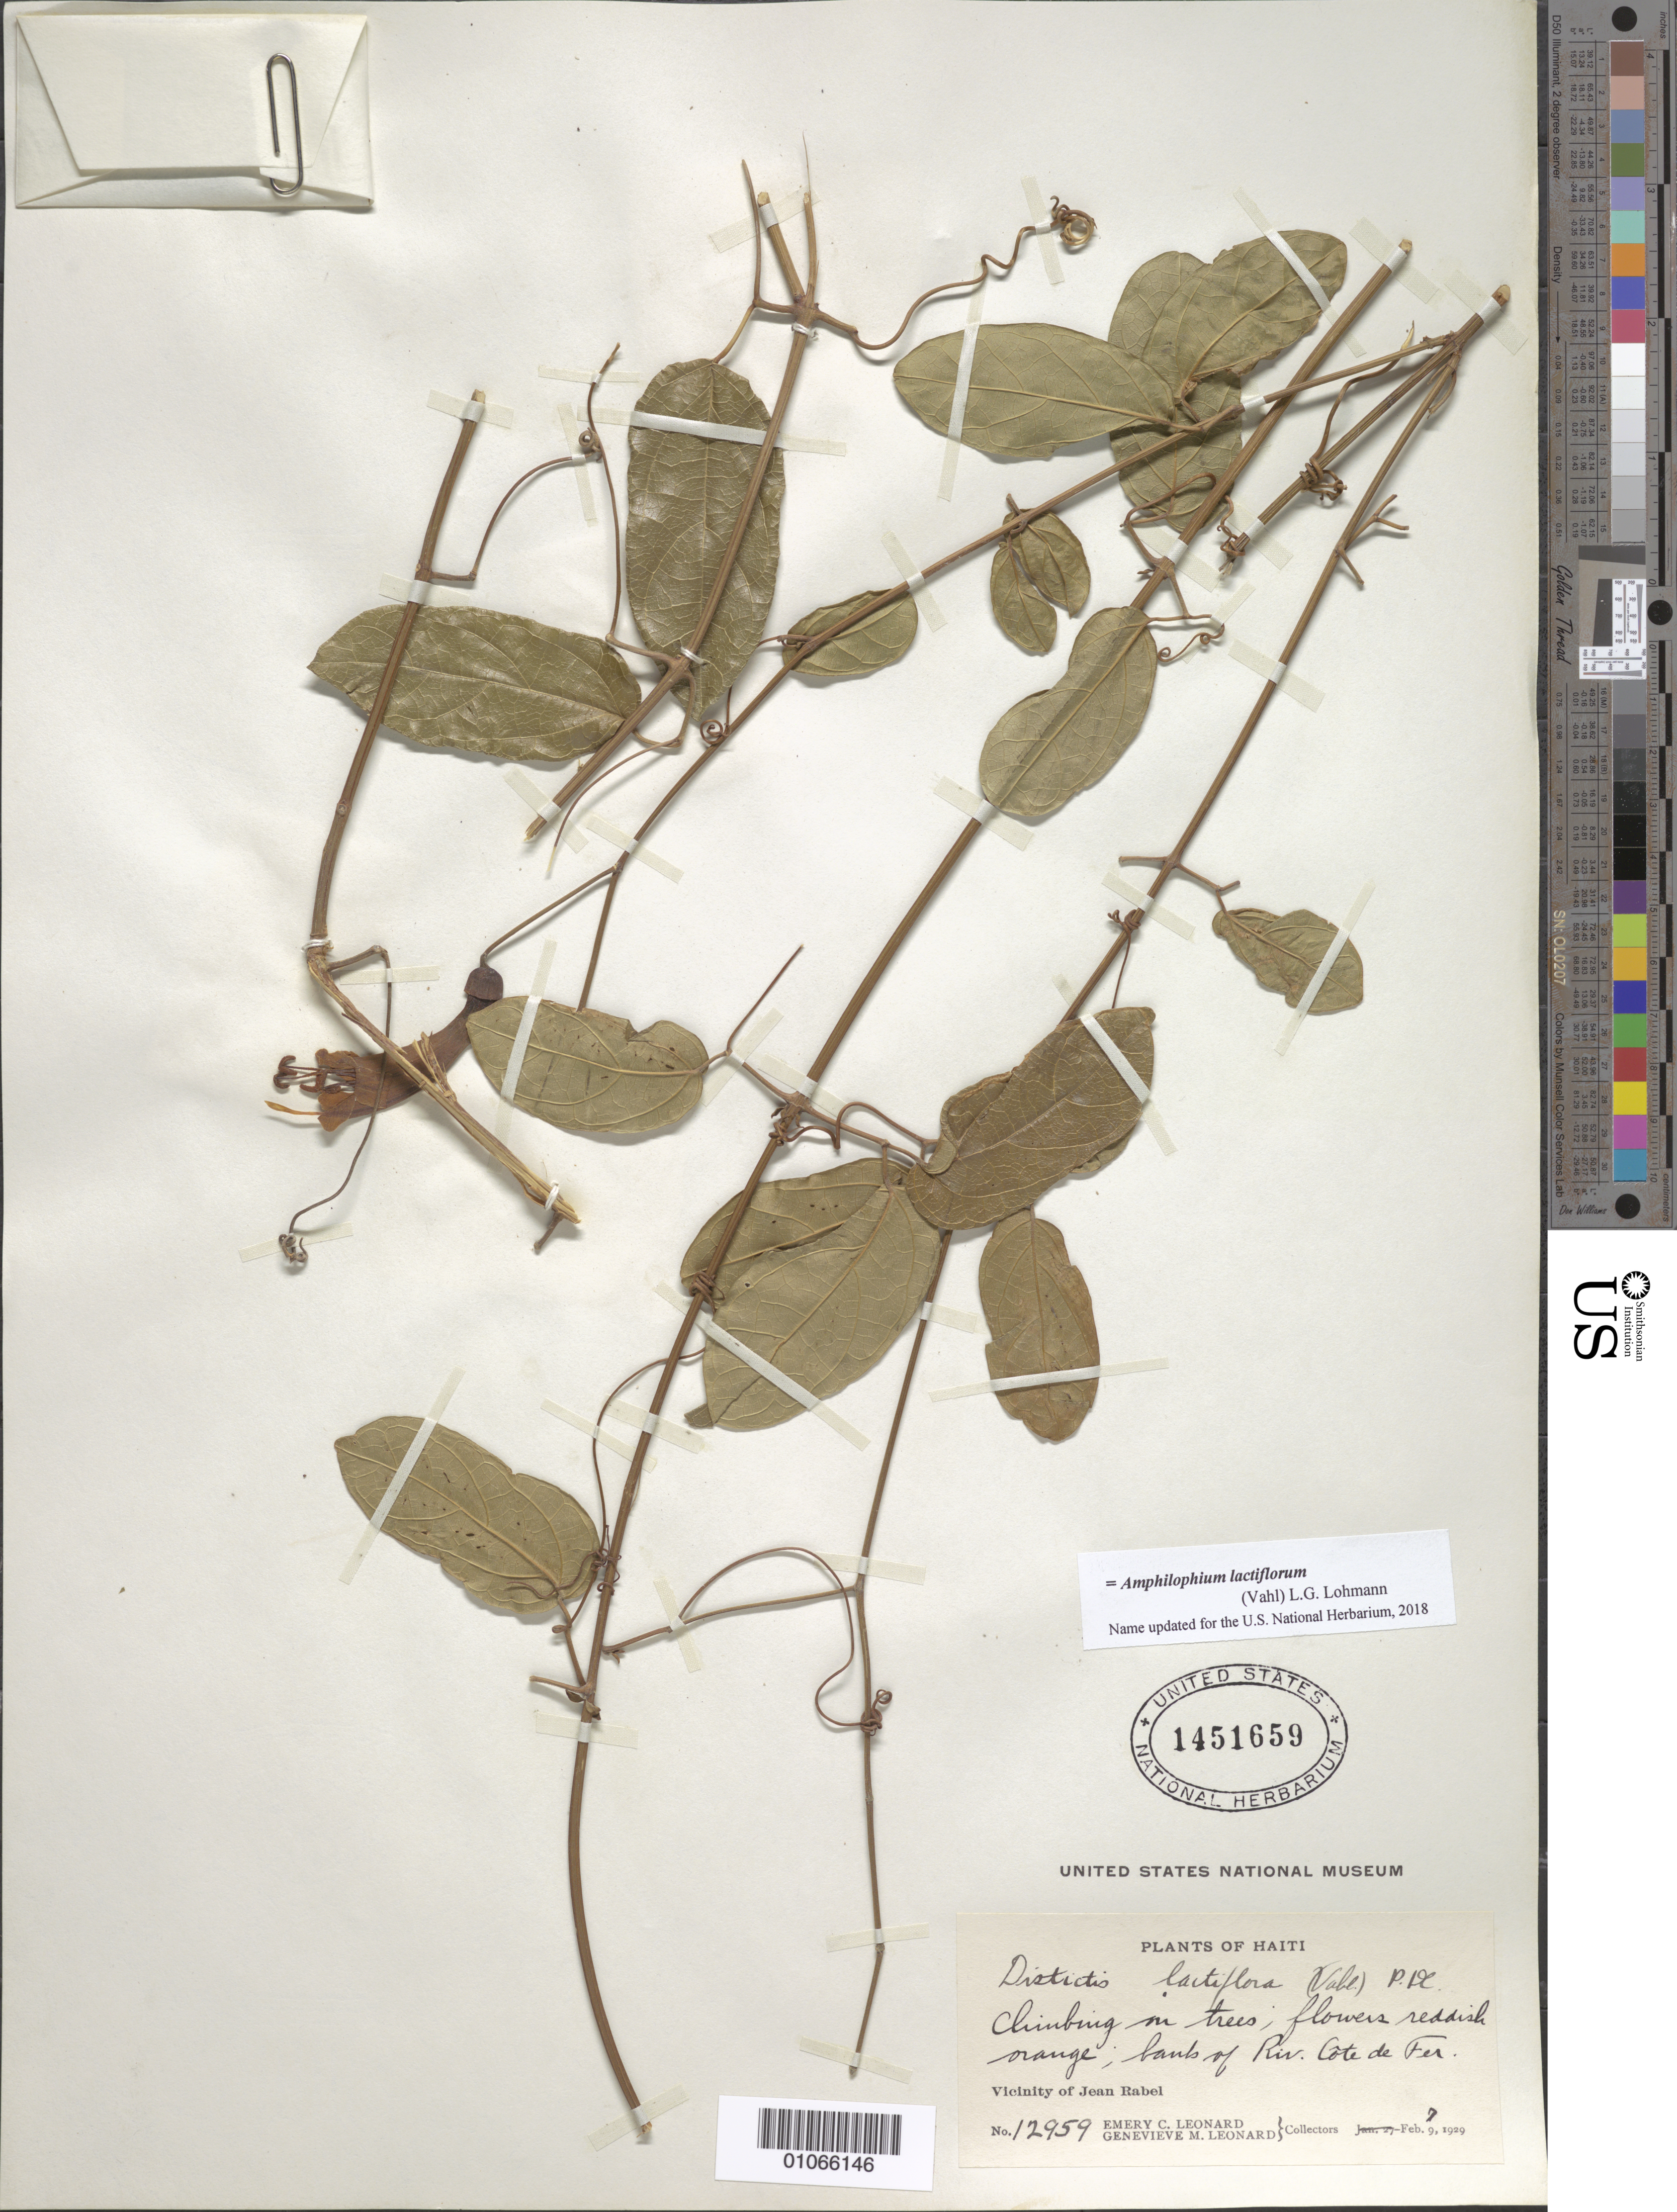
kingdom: Plantae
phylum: Tracheophyta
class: Magnoliopsida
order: Lamiales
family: Bignoniaceae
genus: Amphilophium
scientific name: Amphilophium lactiflorum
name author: (Vahl) L.G. Lohmann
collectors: E. C. Leonard & G. M. Leonard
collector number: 12959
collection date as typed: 07 Feb 1929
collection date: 1929-02-07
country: Haiti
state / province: Nord-Est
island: Hispaniola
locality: Vicinity of Jean Rabel, climbing in trees, banks of River Cote de Fer.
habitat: Bank of river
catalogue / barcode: US 1451659